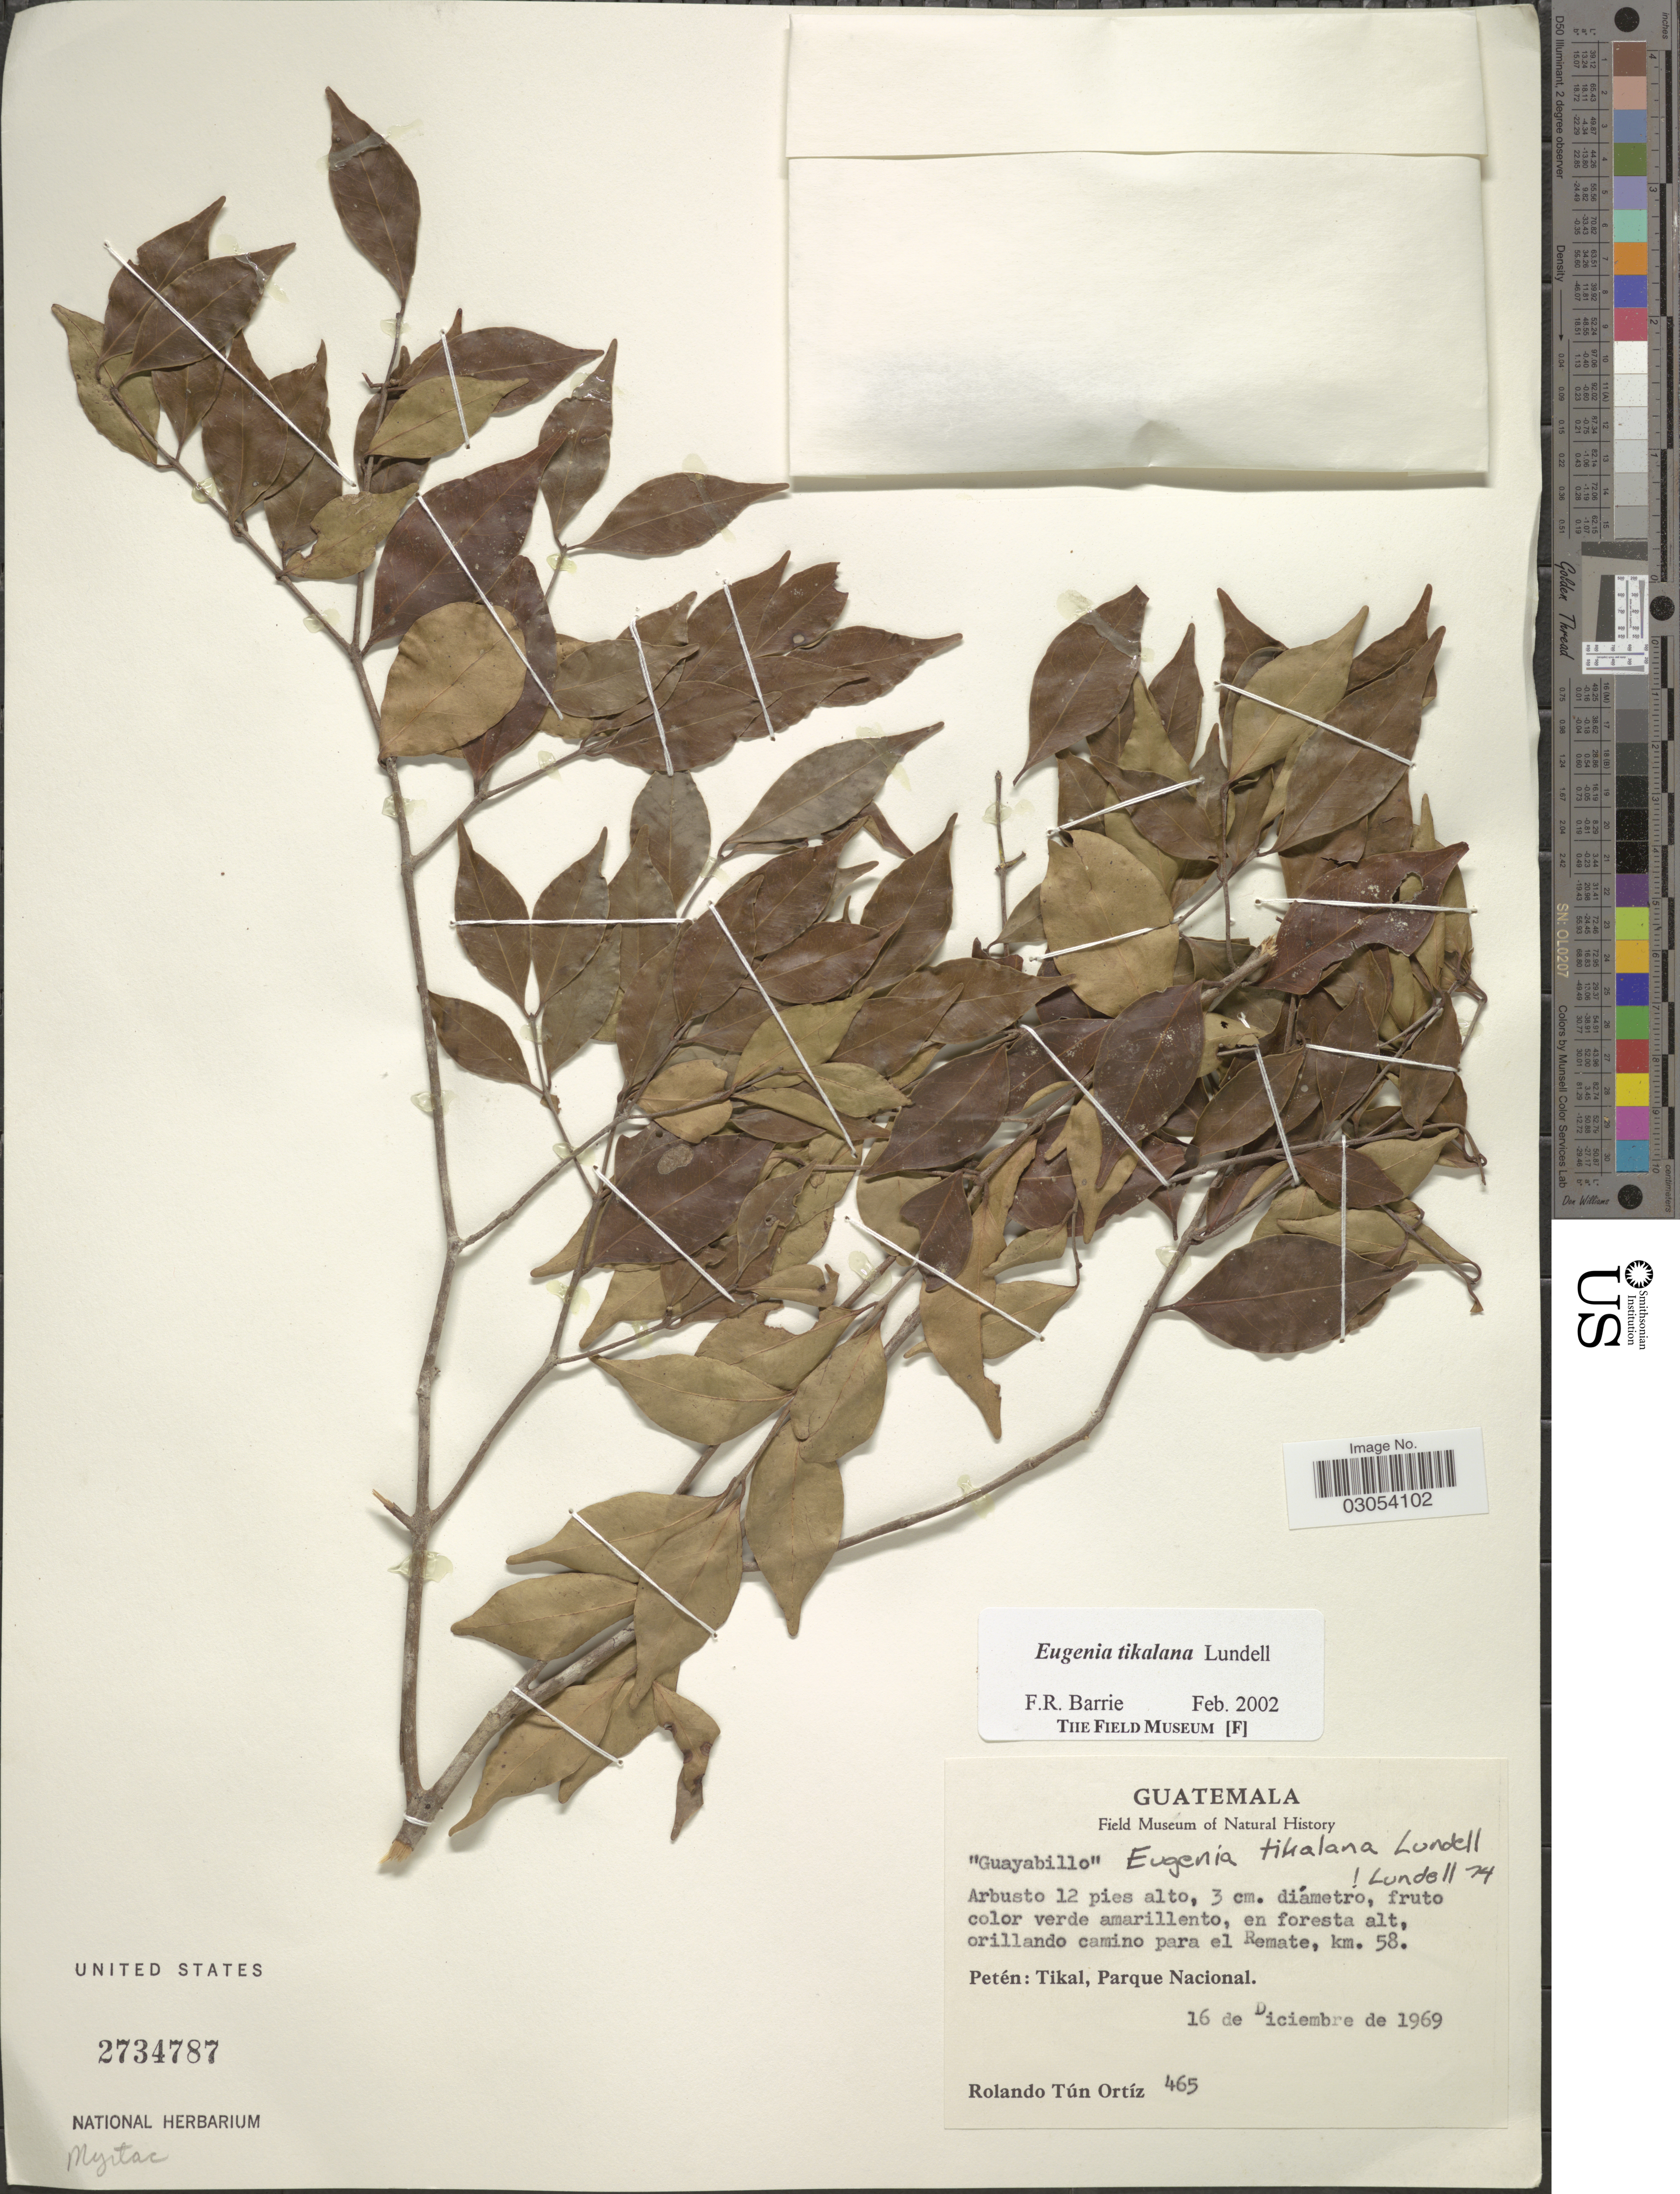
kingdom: Plantae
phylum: Tracheophyta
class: Magnoliopsida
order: Myrtales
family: Myrtaceae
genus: Eugenia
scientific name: Eugenia tikalana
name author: Lundell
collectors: R. T. Ortíz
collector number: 465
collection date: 1969-12-16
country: Guatemala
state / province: El Petén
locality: En foresta alt, orillando camino para el Remate, km. 58. Tikal, Parque Nacional.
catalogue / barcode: US 2734787